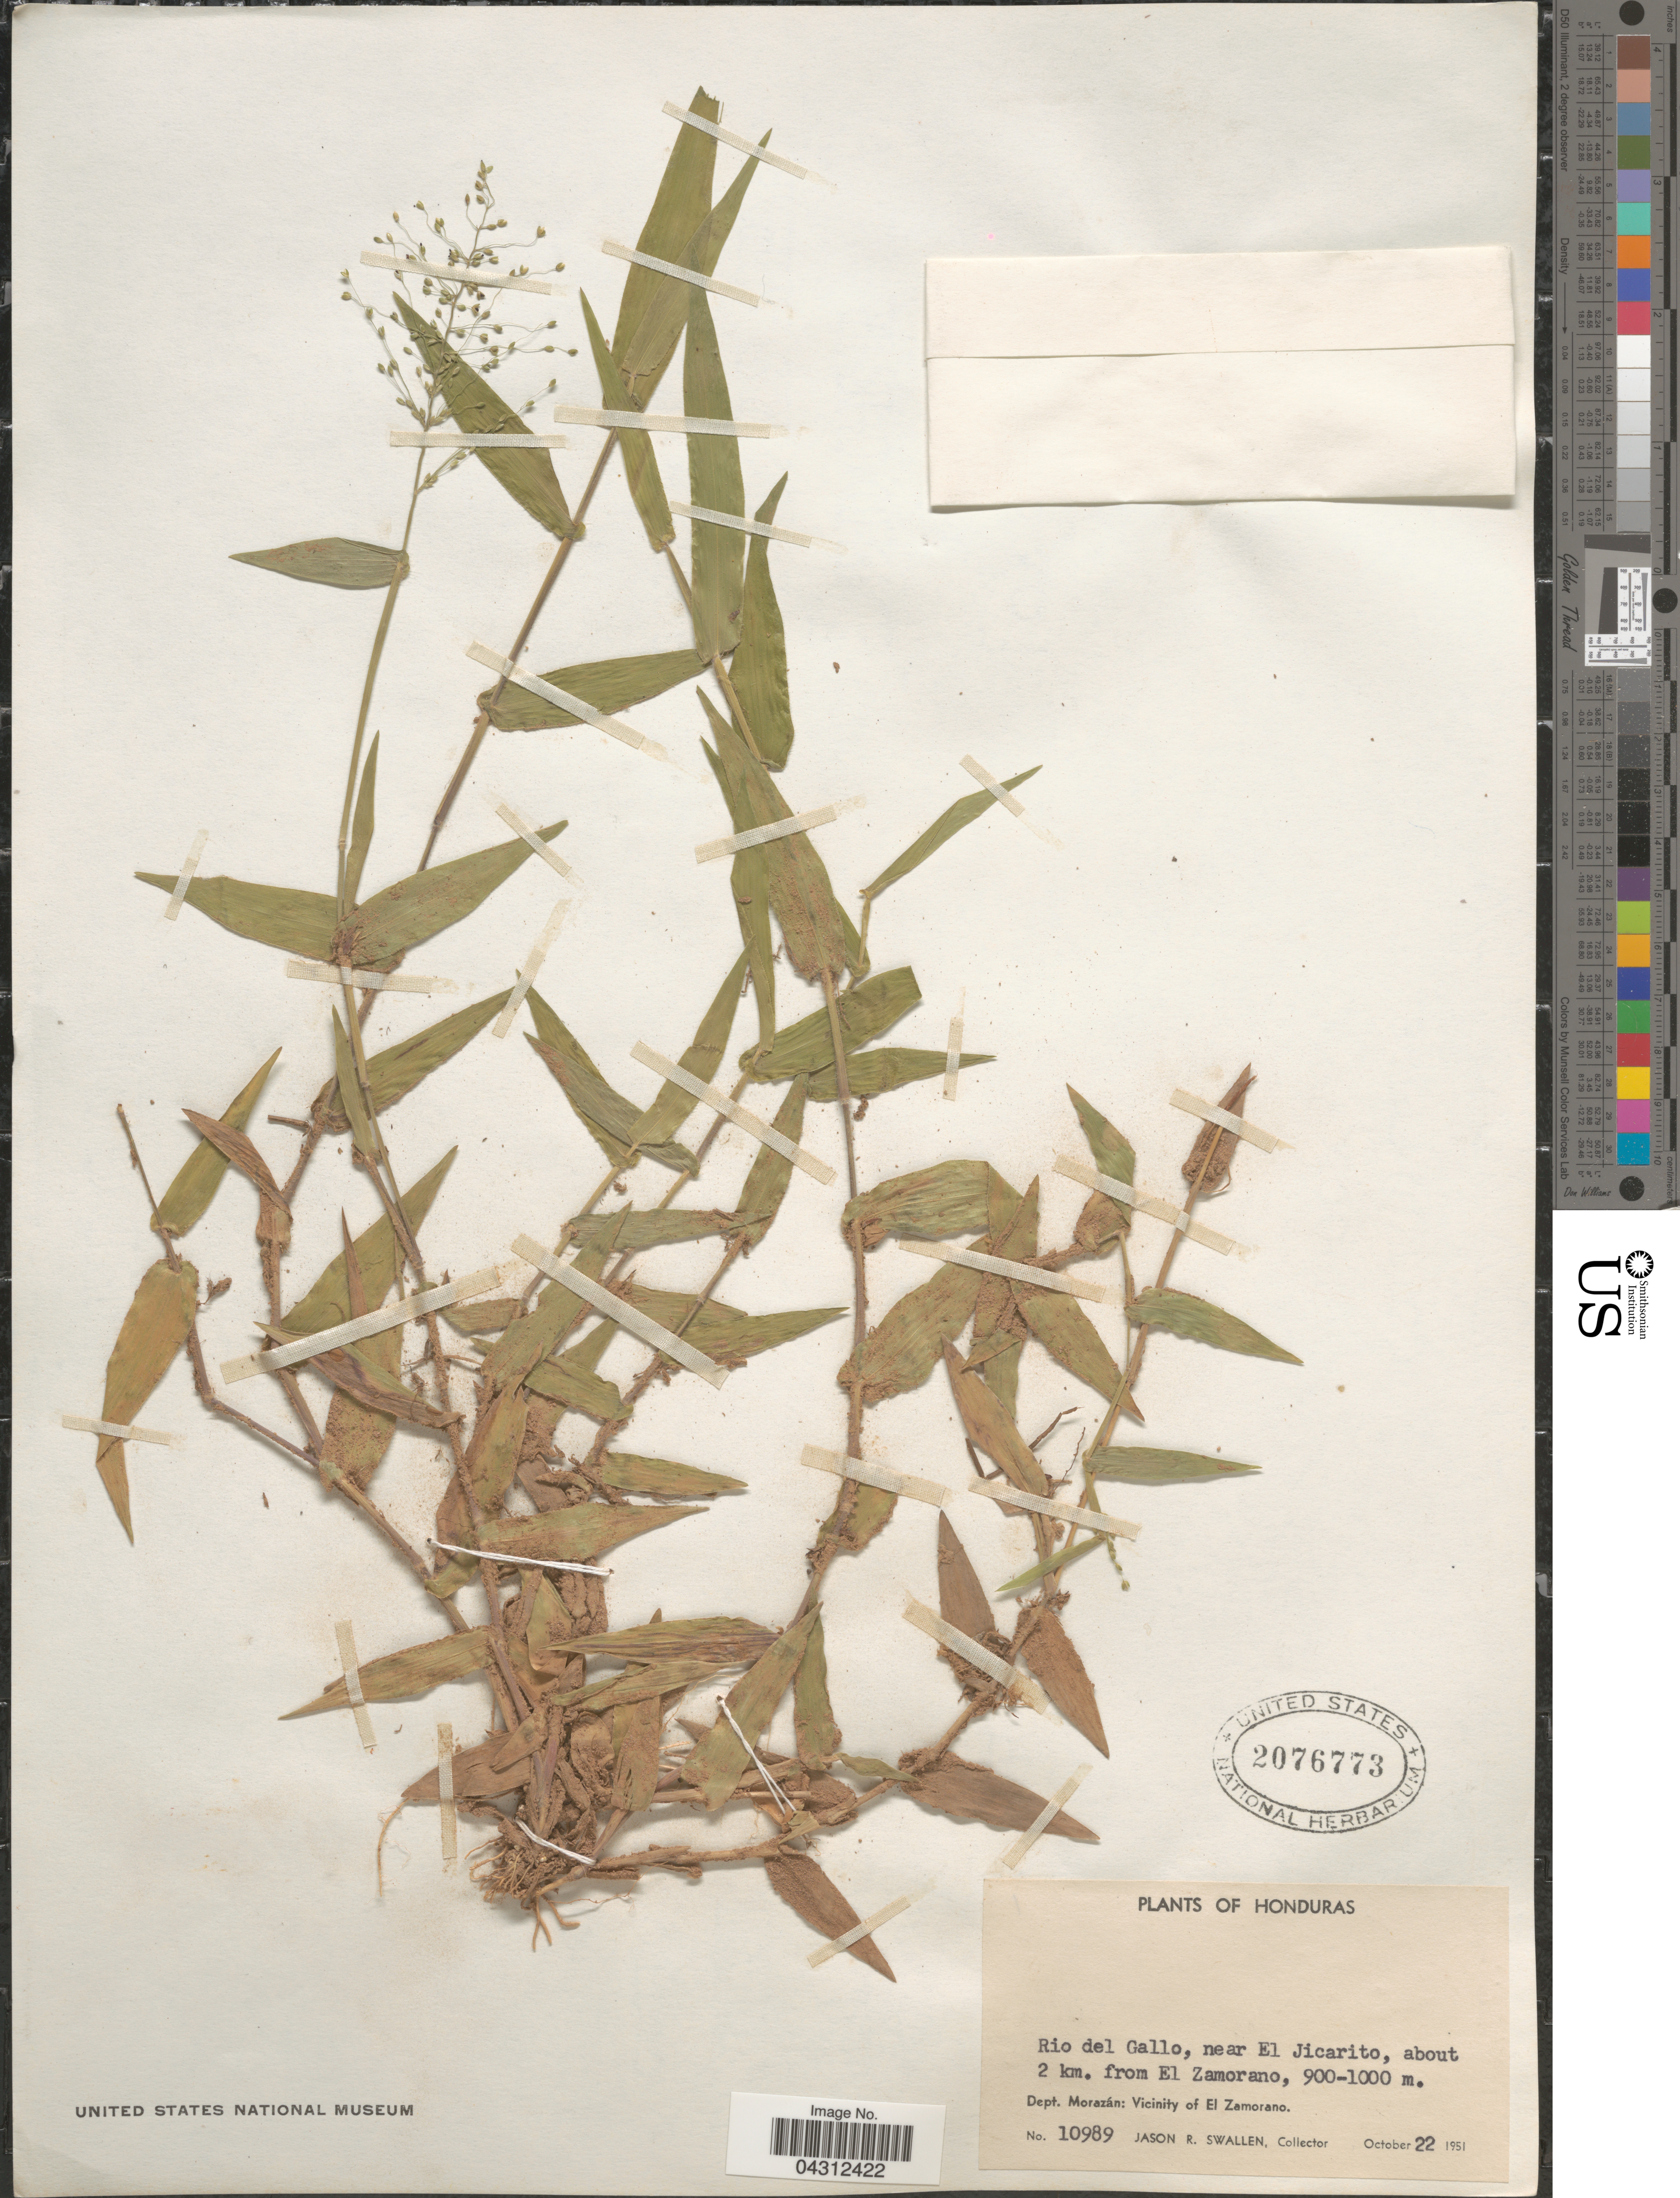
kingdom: Plantae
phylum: Tracheophyta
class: Liliopsida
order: Poales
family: Poaceae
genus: Panicum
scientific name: Panicum sp.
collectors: J. R. Swallen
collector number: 10989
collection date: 1951-10-22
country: Honduras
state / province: Fco. Morazán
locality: Rio del Gallo, near El Jicarito, about 2 km. from El Zamorano. Dept. Morazán: Vicinity of El Zamorano.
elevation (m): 900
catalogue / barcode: US 2076773